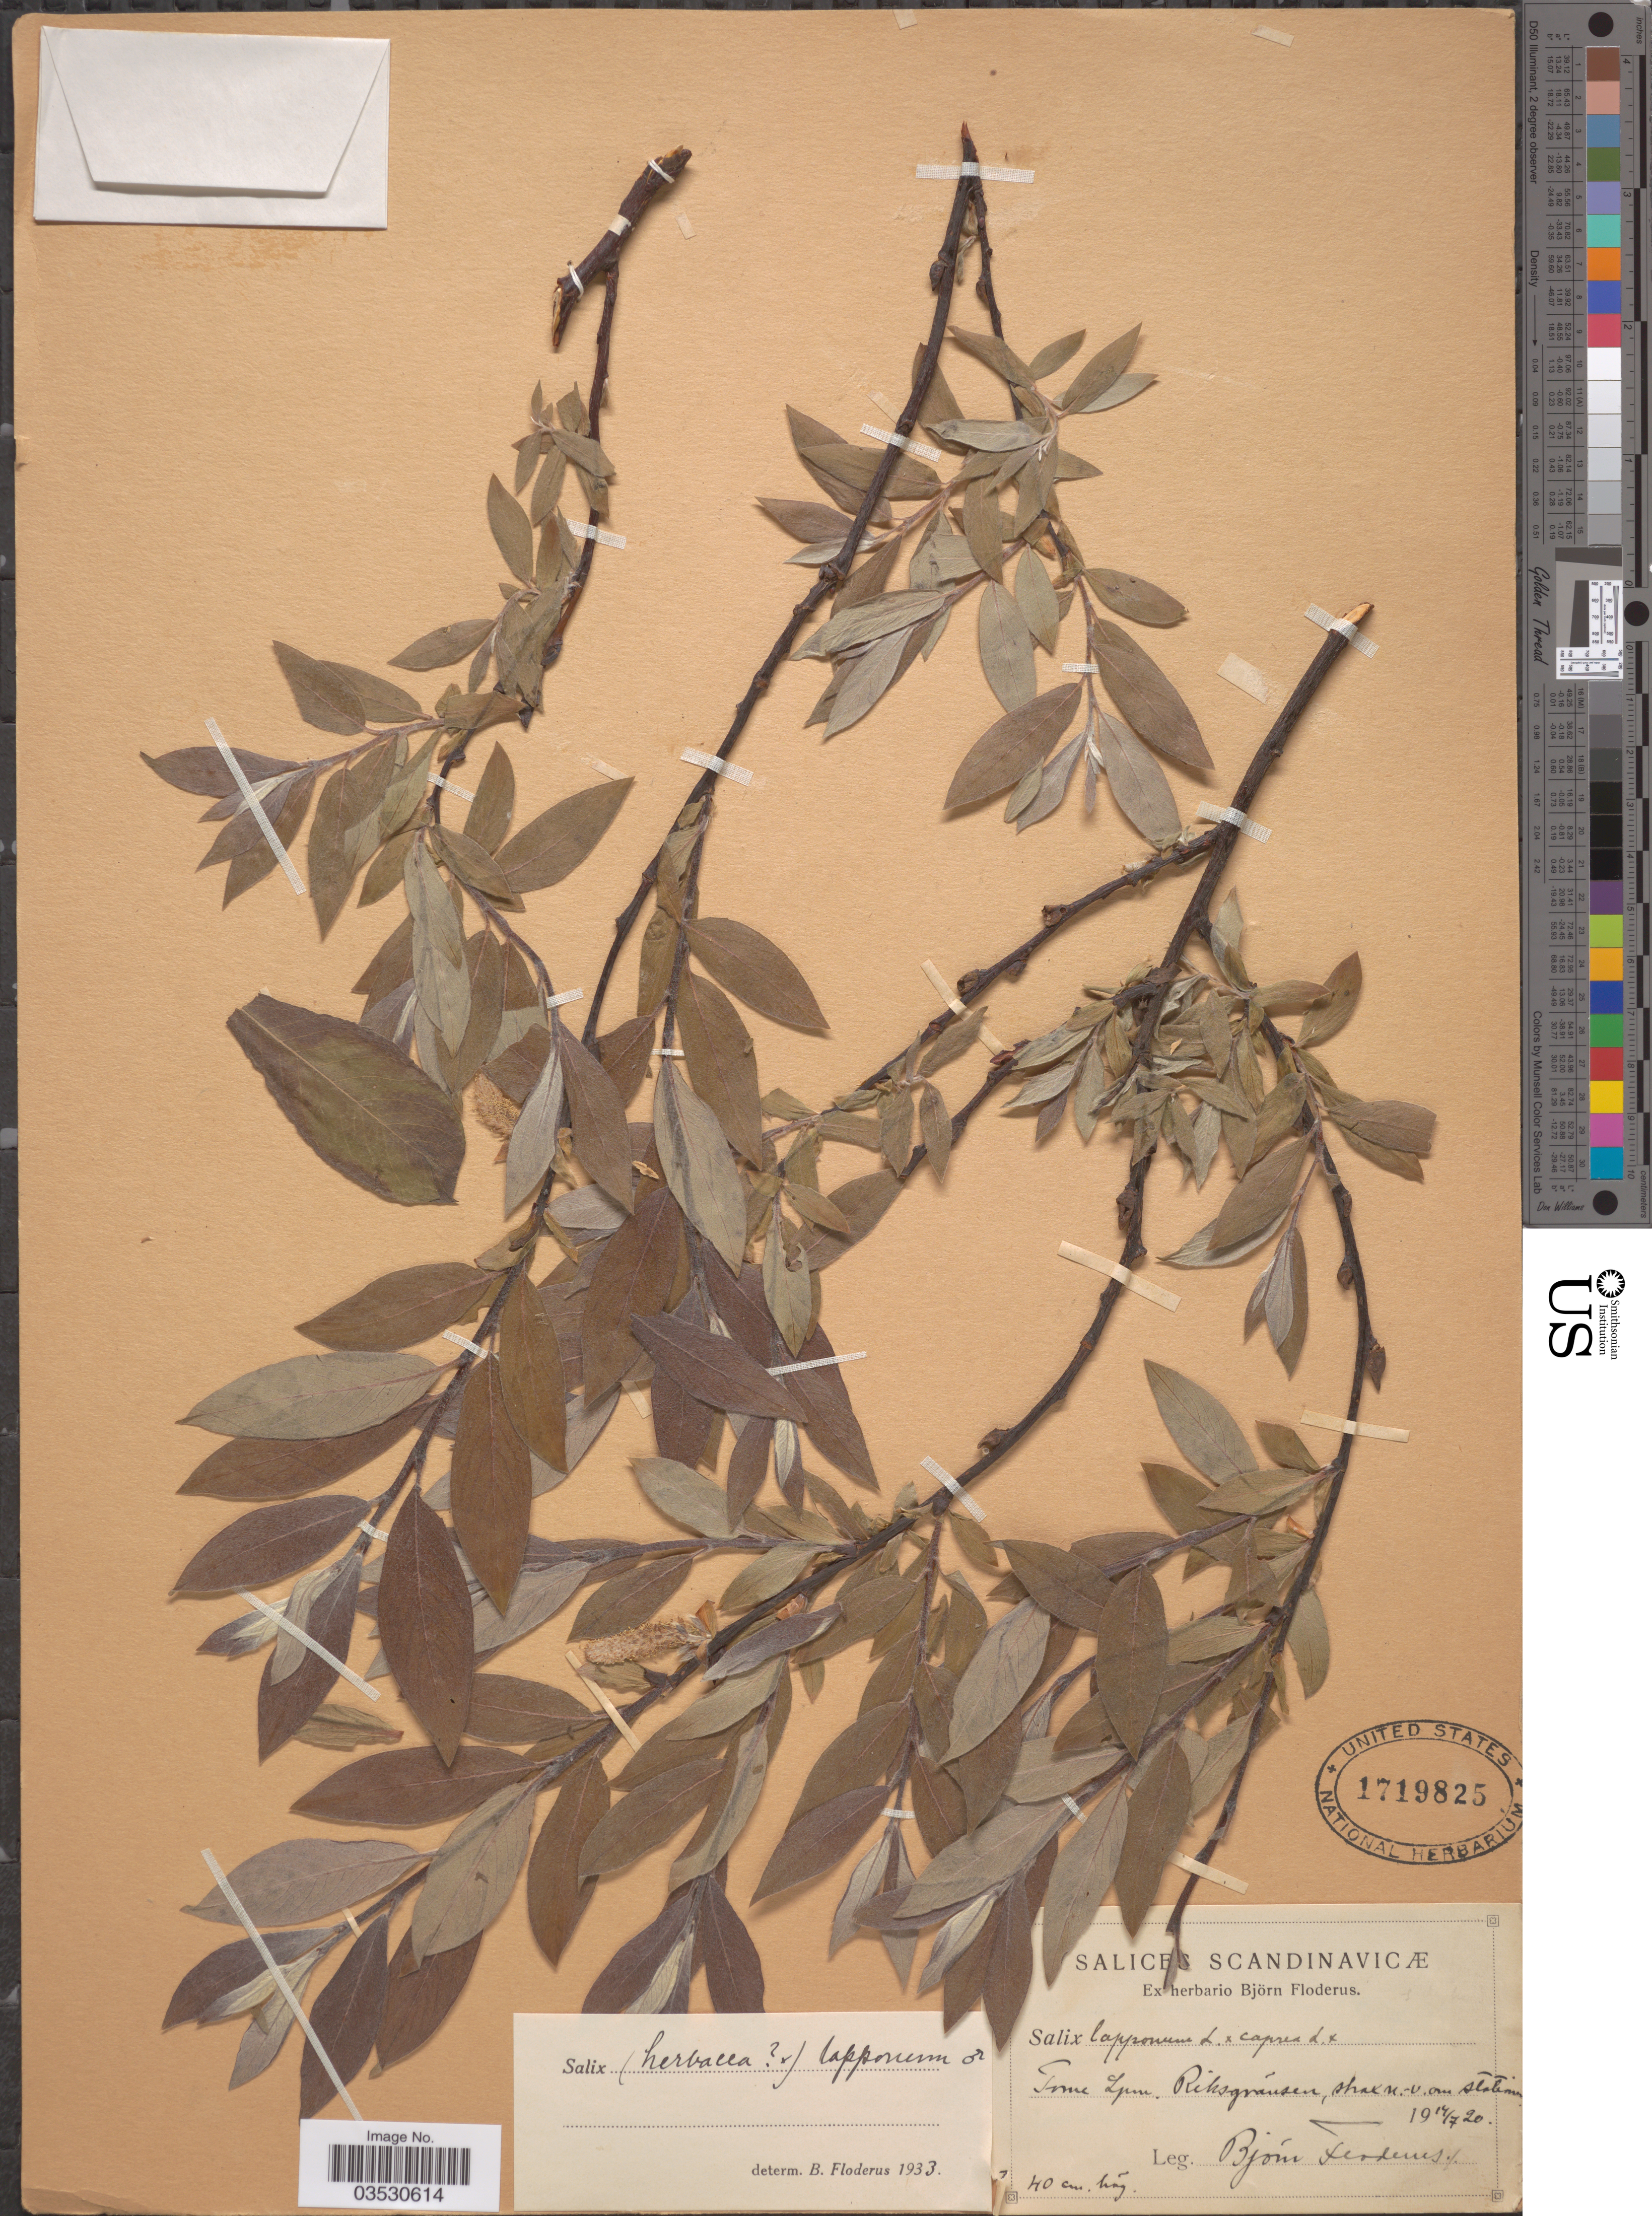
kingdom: Plantae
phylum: Tracheophyta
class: Magnoliopsida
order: Malpighiales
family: Salicaceae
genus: Salix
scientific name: Salix lapponum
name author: L.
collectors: B. G. O. Floderus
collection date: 1920-07-14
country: Sweden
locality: Tome Lpm. Riksgrãnsen, shak n.v. om stationen.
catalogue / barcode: US 1719825